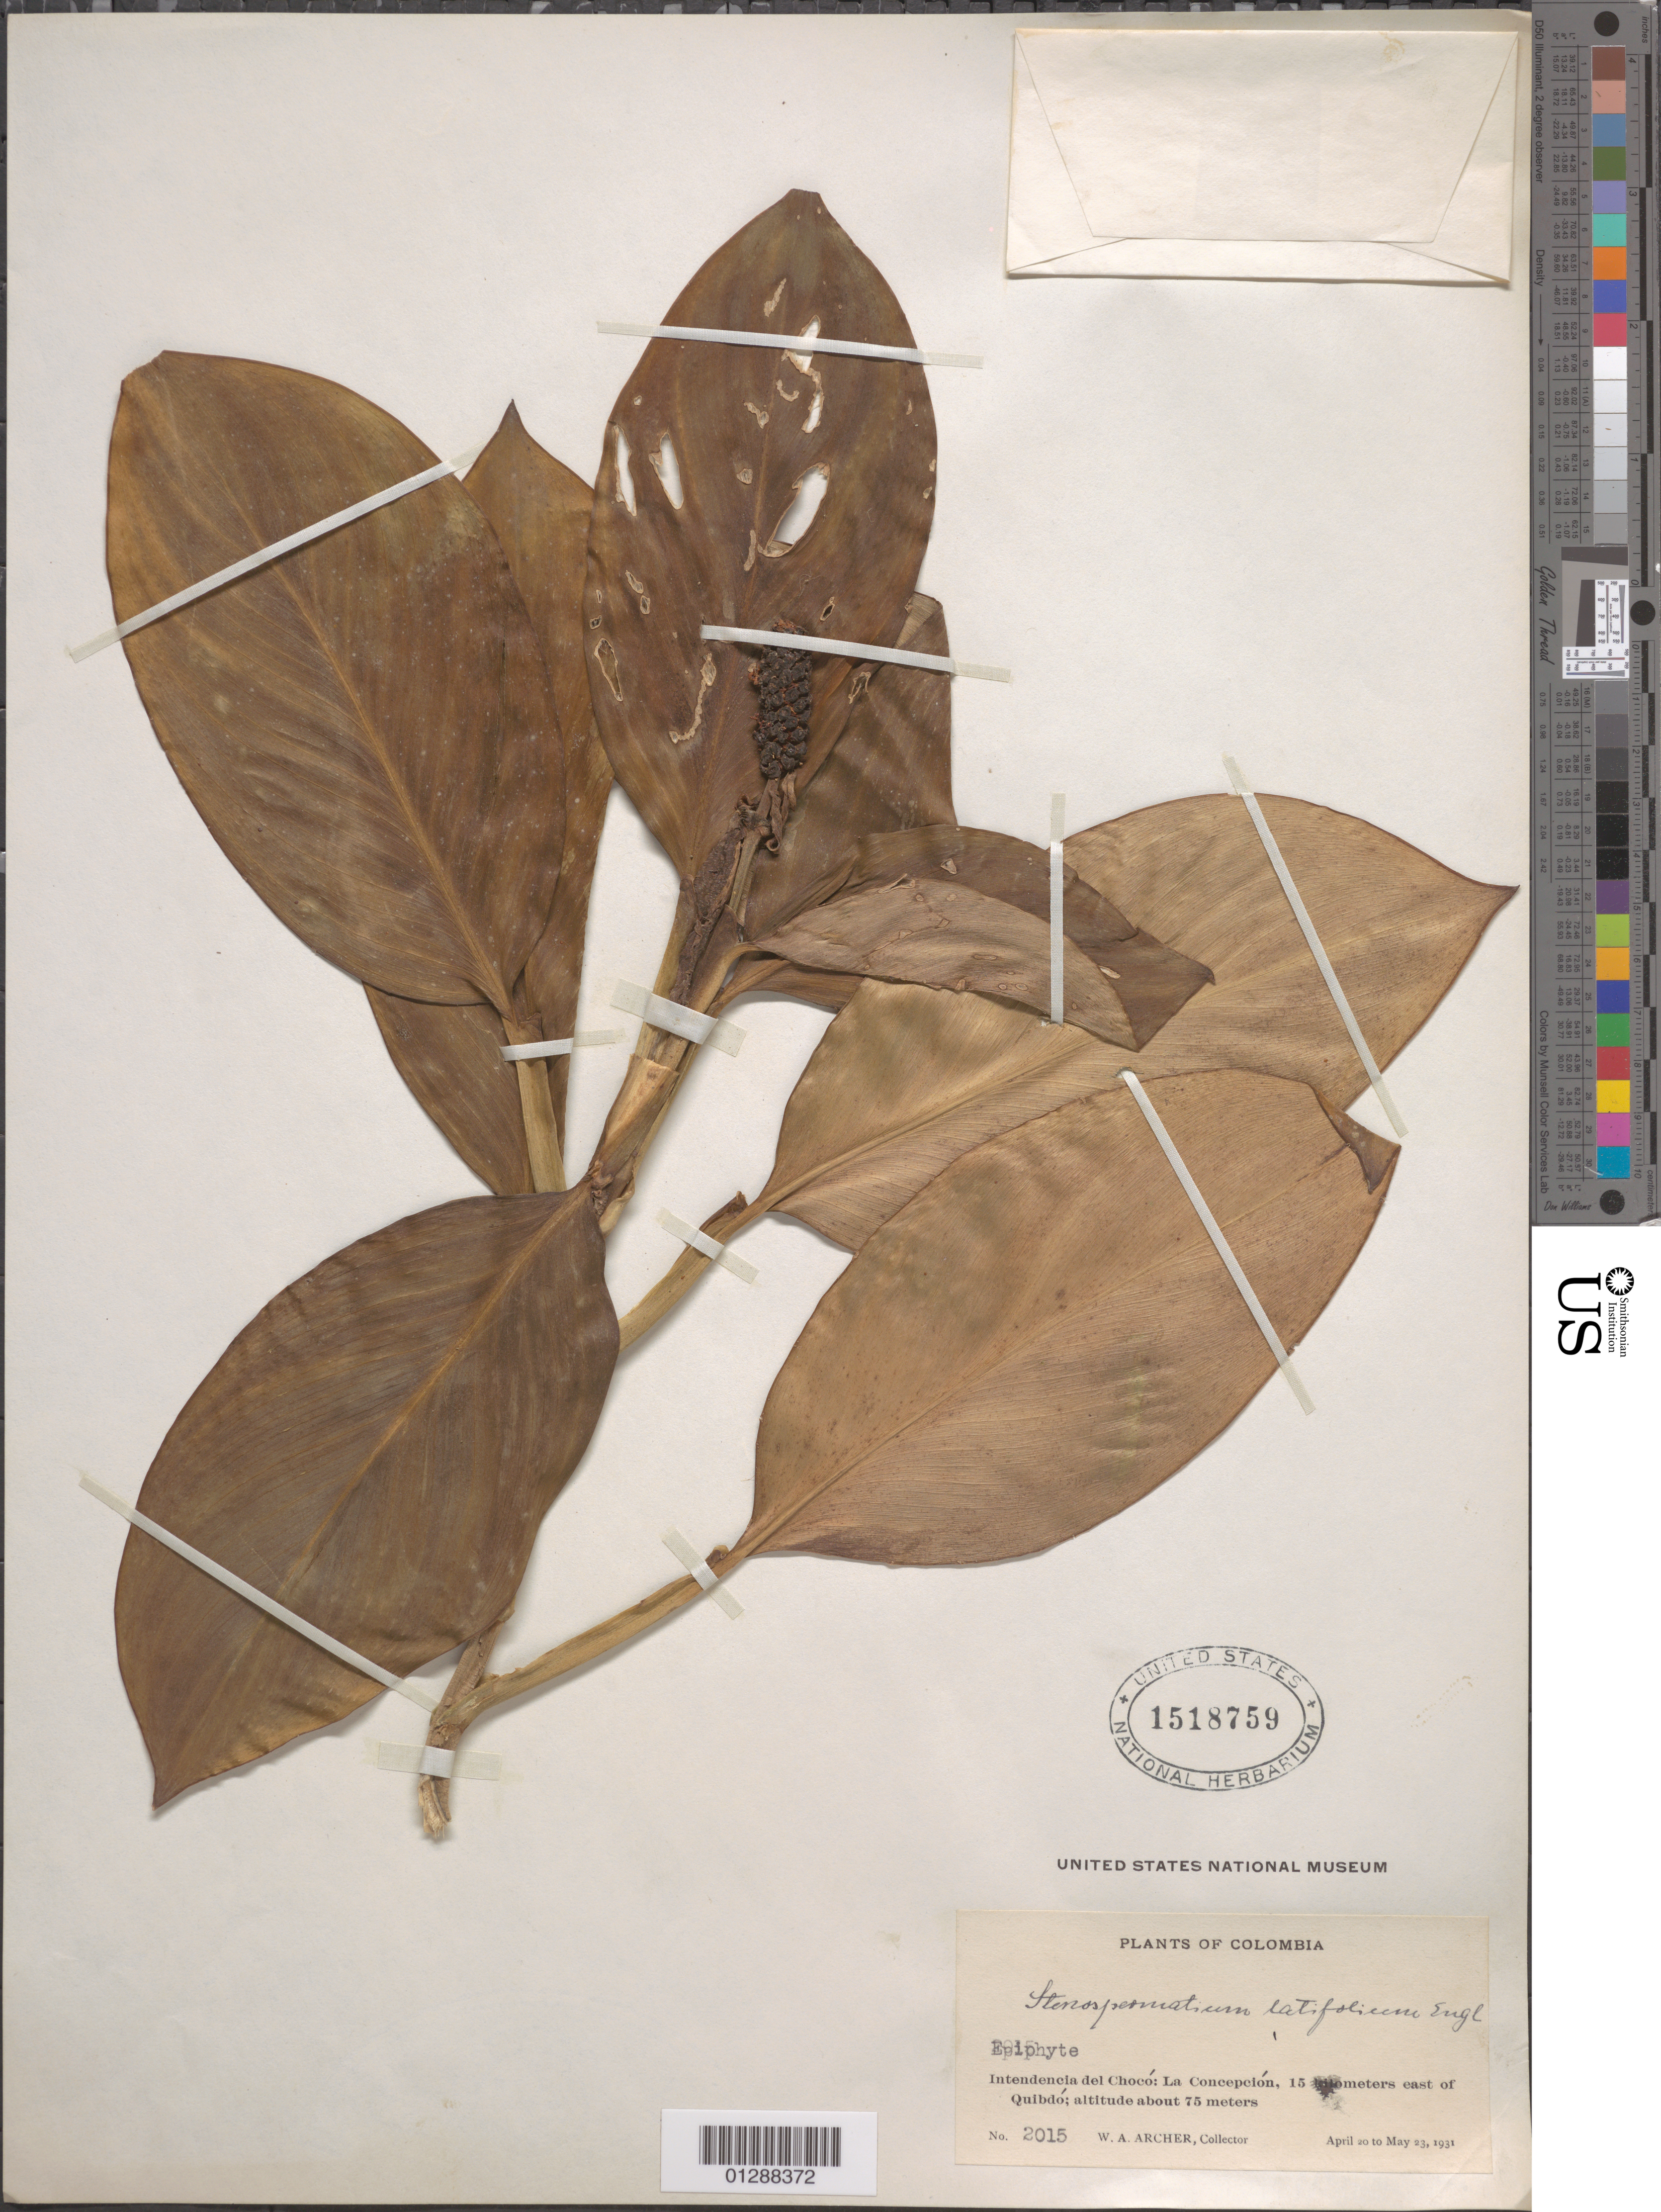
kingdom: Plantae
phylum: Tracheophyta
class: Liliopsida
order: Alismatales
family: Araceae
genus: Stenospermation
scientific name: Stenospermation latifolium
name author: Engl.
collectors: W. Archer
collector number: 2015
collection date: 1931-04-20/1931-05-23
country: Colombia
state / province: Chocó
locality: Intendencia del Chocó: La Concepción, 15 meters east of Quibdó.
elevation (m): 75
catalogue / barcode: US 1518759